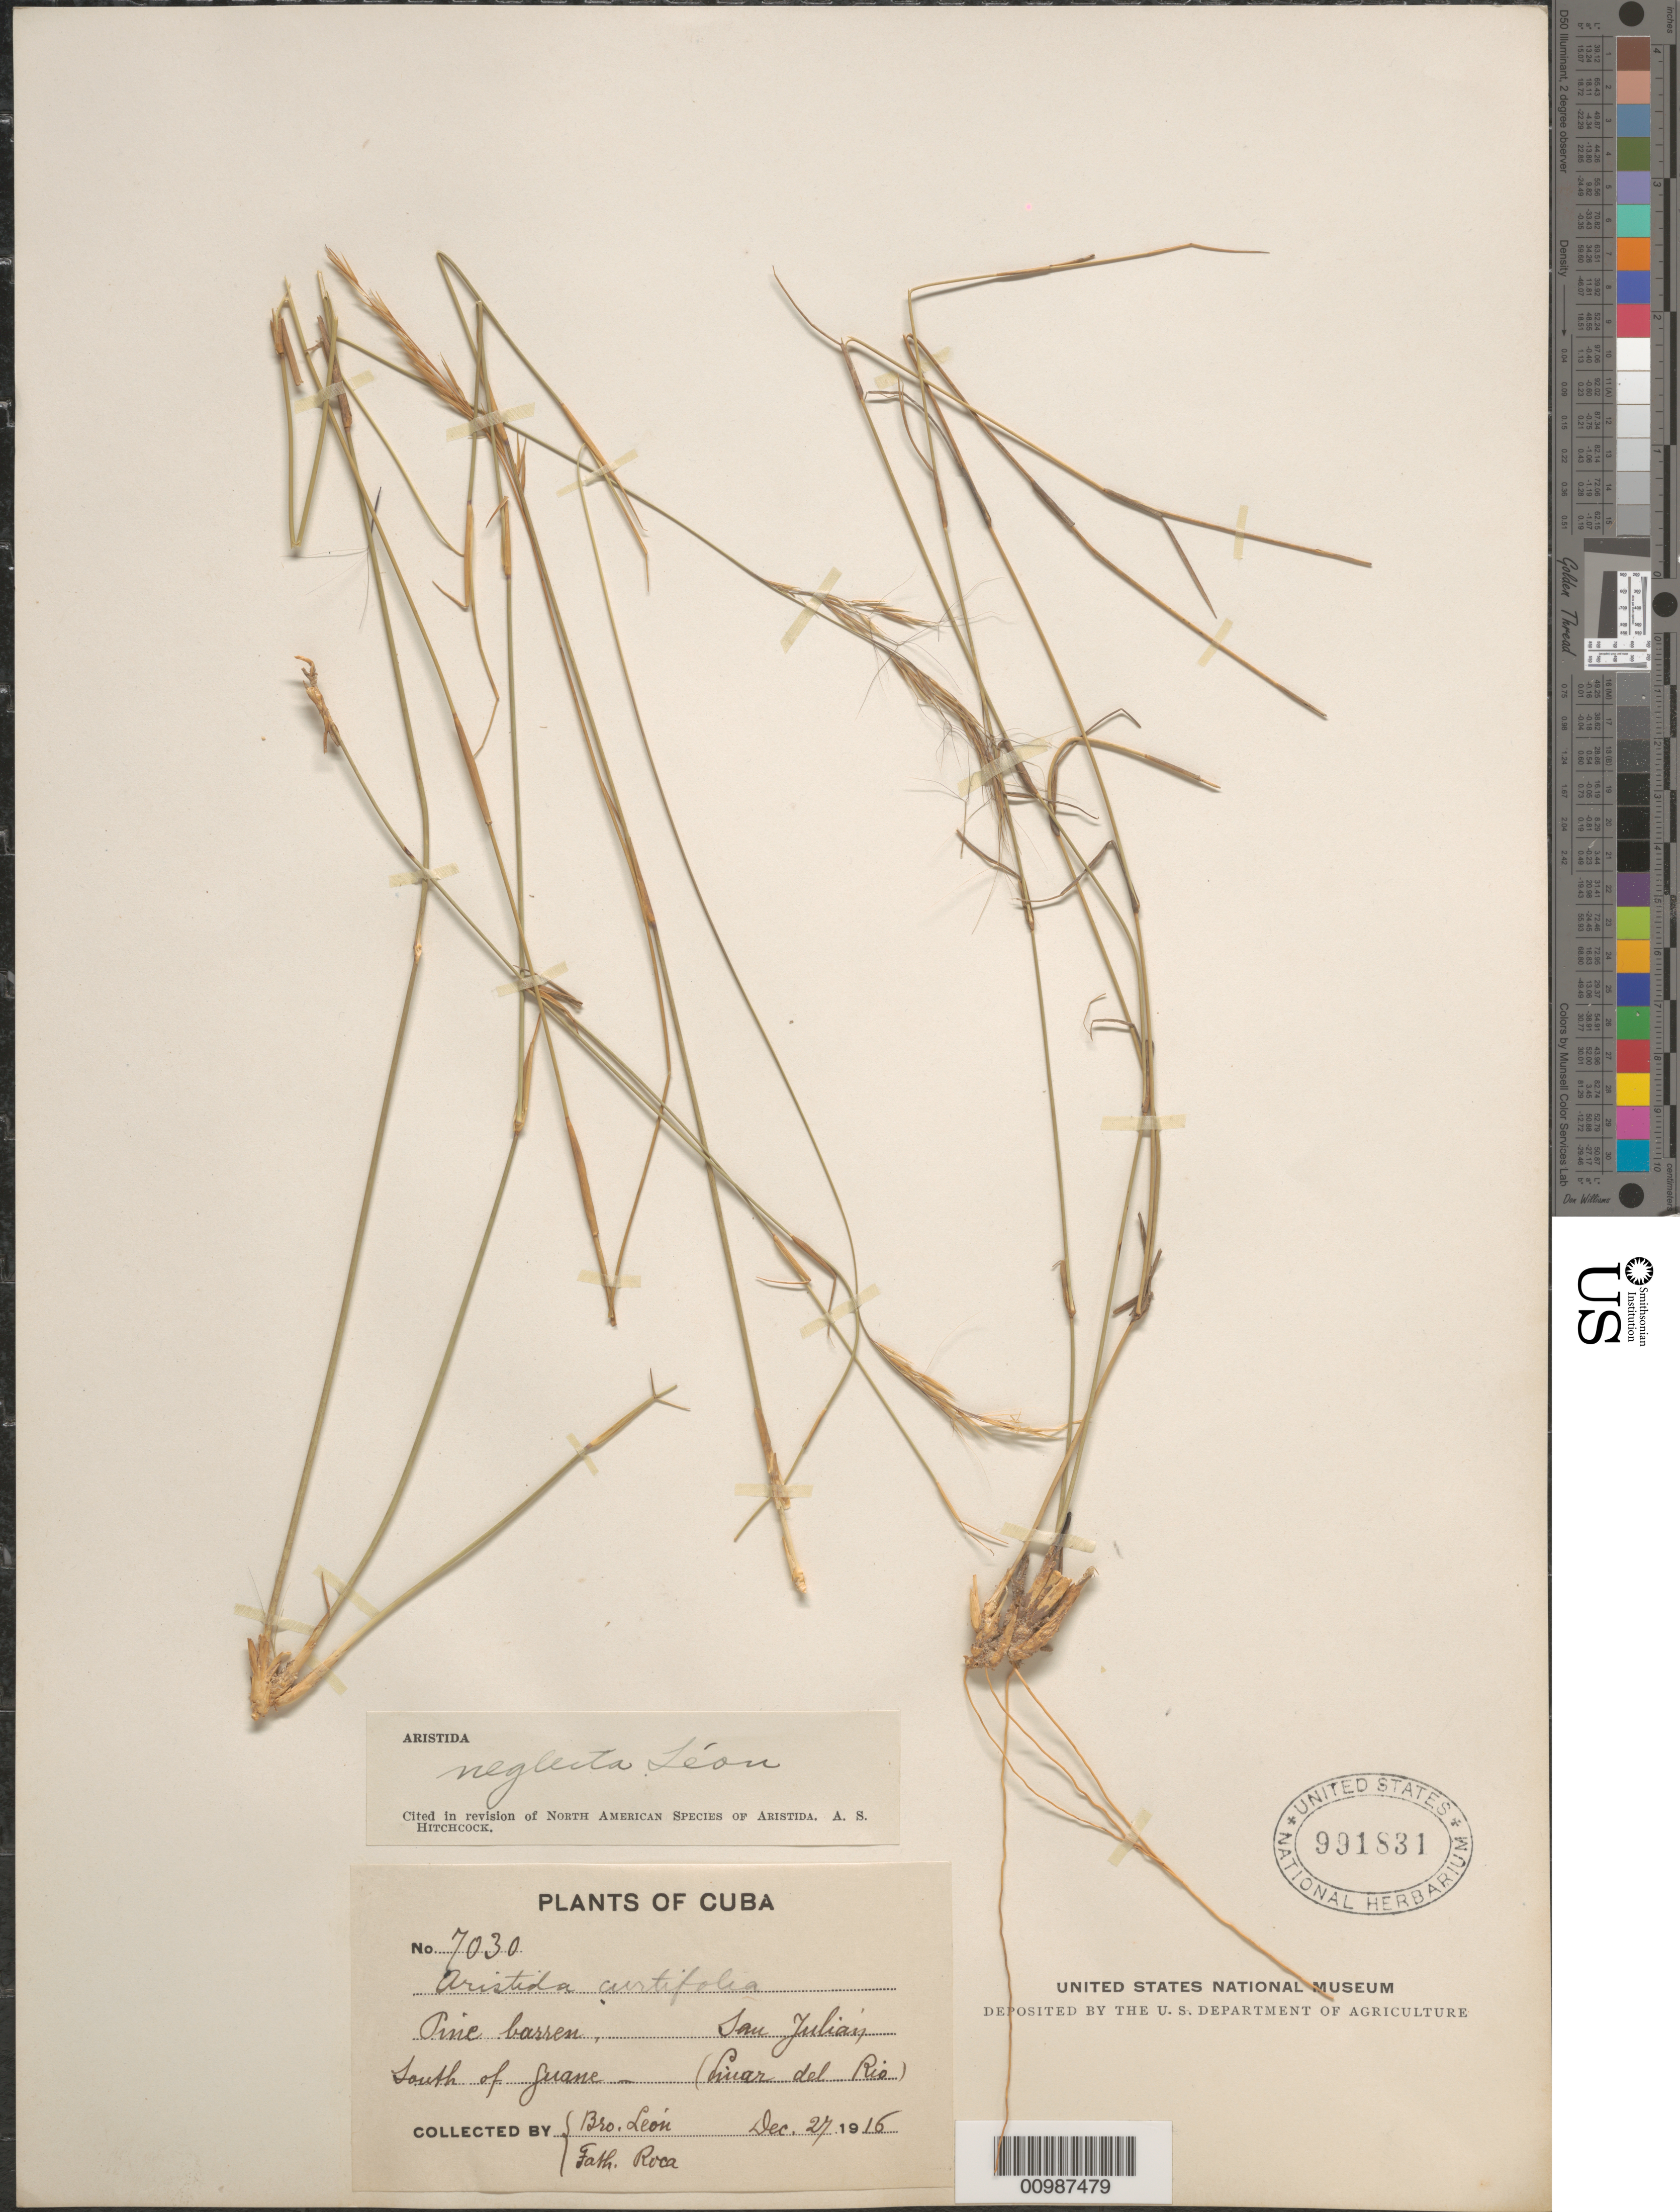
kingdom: Plantae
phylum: Tracheophyta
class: Liliopsida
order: Poales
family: Poaceae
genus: Aristida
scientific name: Aristida neglecta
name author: León ex Hitchc.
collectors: Bro. León & M. Roca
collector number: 7030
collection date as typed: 27 Dec 1916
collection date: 1916-12-27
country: Cuba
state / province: Pinar del Rio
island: Cuba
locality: San Julian, South of Guane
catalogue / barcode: US 991831